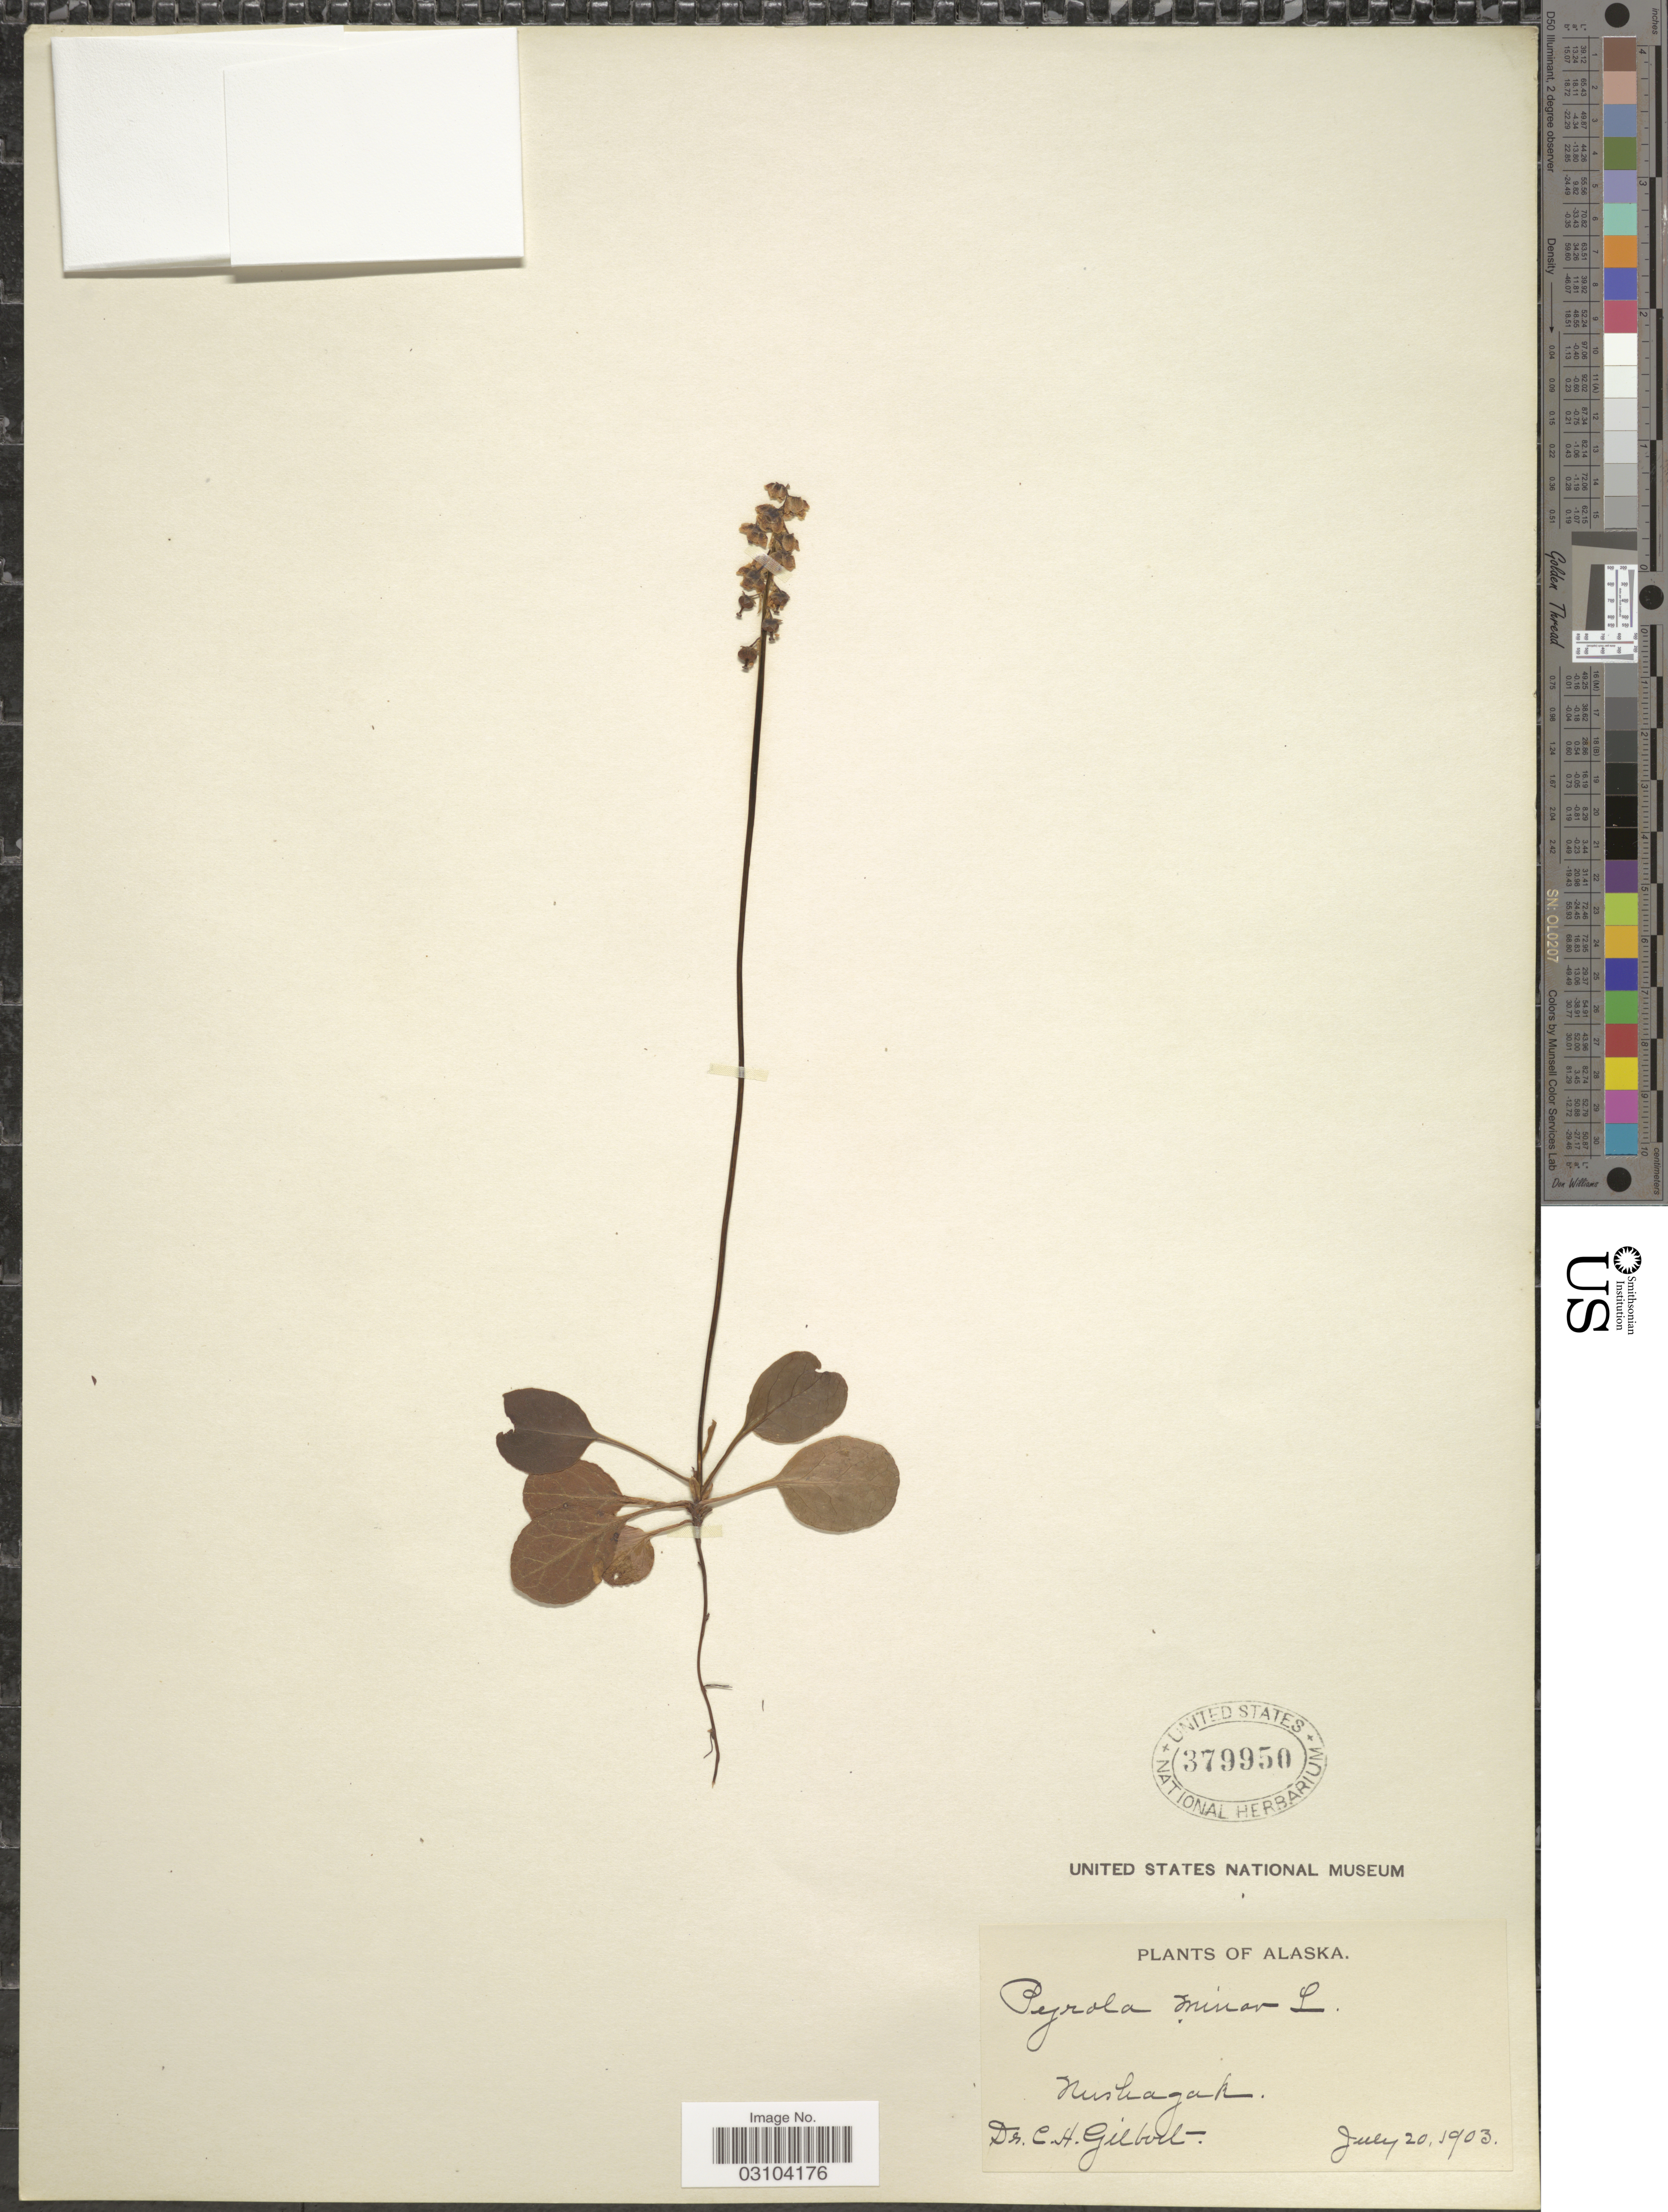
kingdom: Plantae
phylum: Tracheophyta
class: Magnoliopsida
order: Ericales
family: Ericaceae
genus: Pyrola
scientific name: Pyrola minor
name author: L.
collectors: C. Gilbert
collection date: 1903-07-20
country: United States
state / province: Alaska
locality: Nushagak.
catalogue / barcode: US 379950